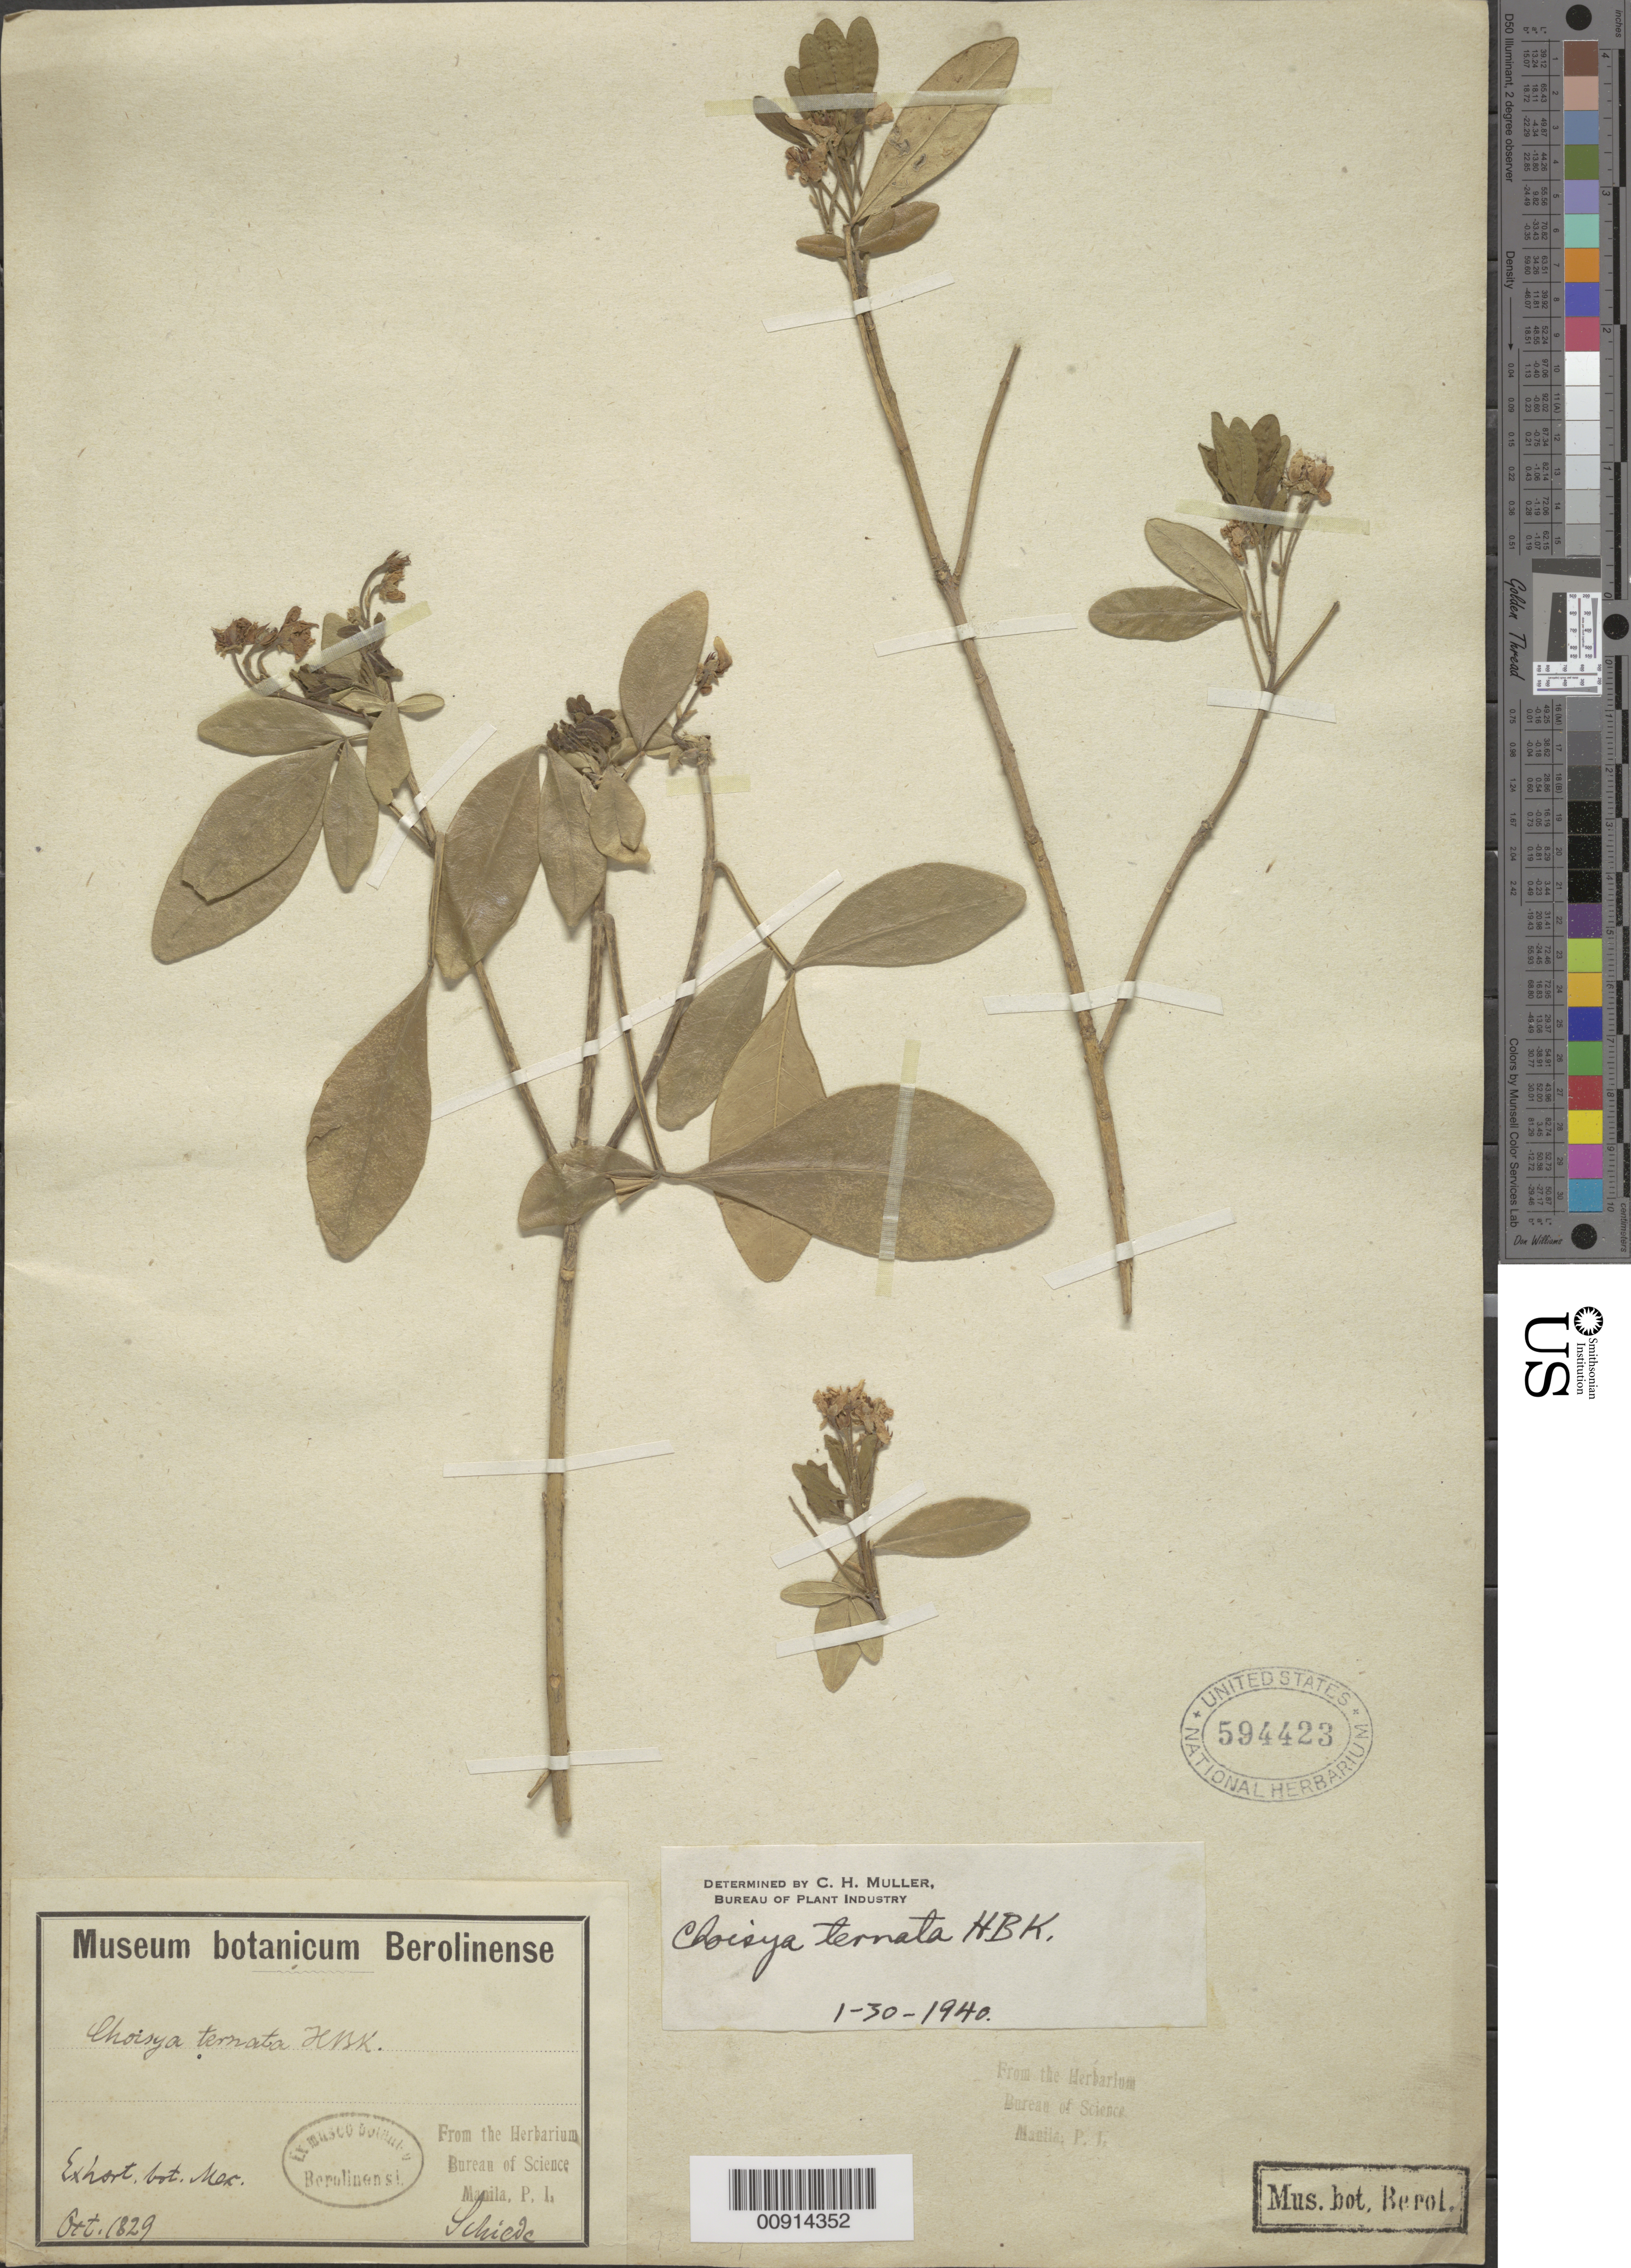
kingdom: Plantae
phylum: Tracheophyta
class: Magnoliopsida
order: Sapindales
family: Rutaceae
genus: Choisya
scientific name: Choisya ternata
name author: Kunth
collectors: Schiede, --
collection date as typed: Oct 1829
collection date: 1829-10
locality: Mexico.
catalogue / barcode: US 594423